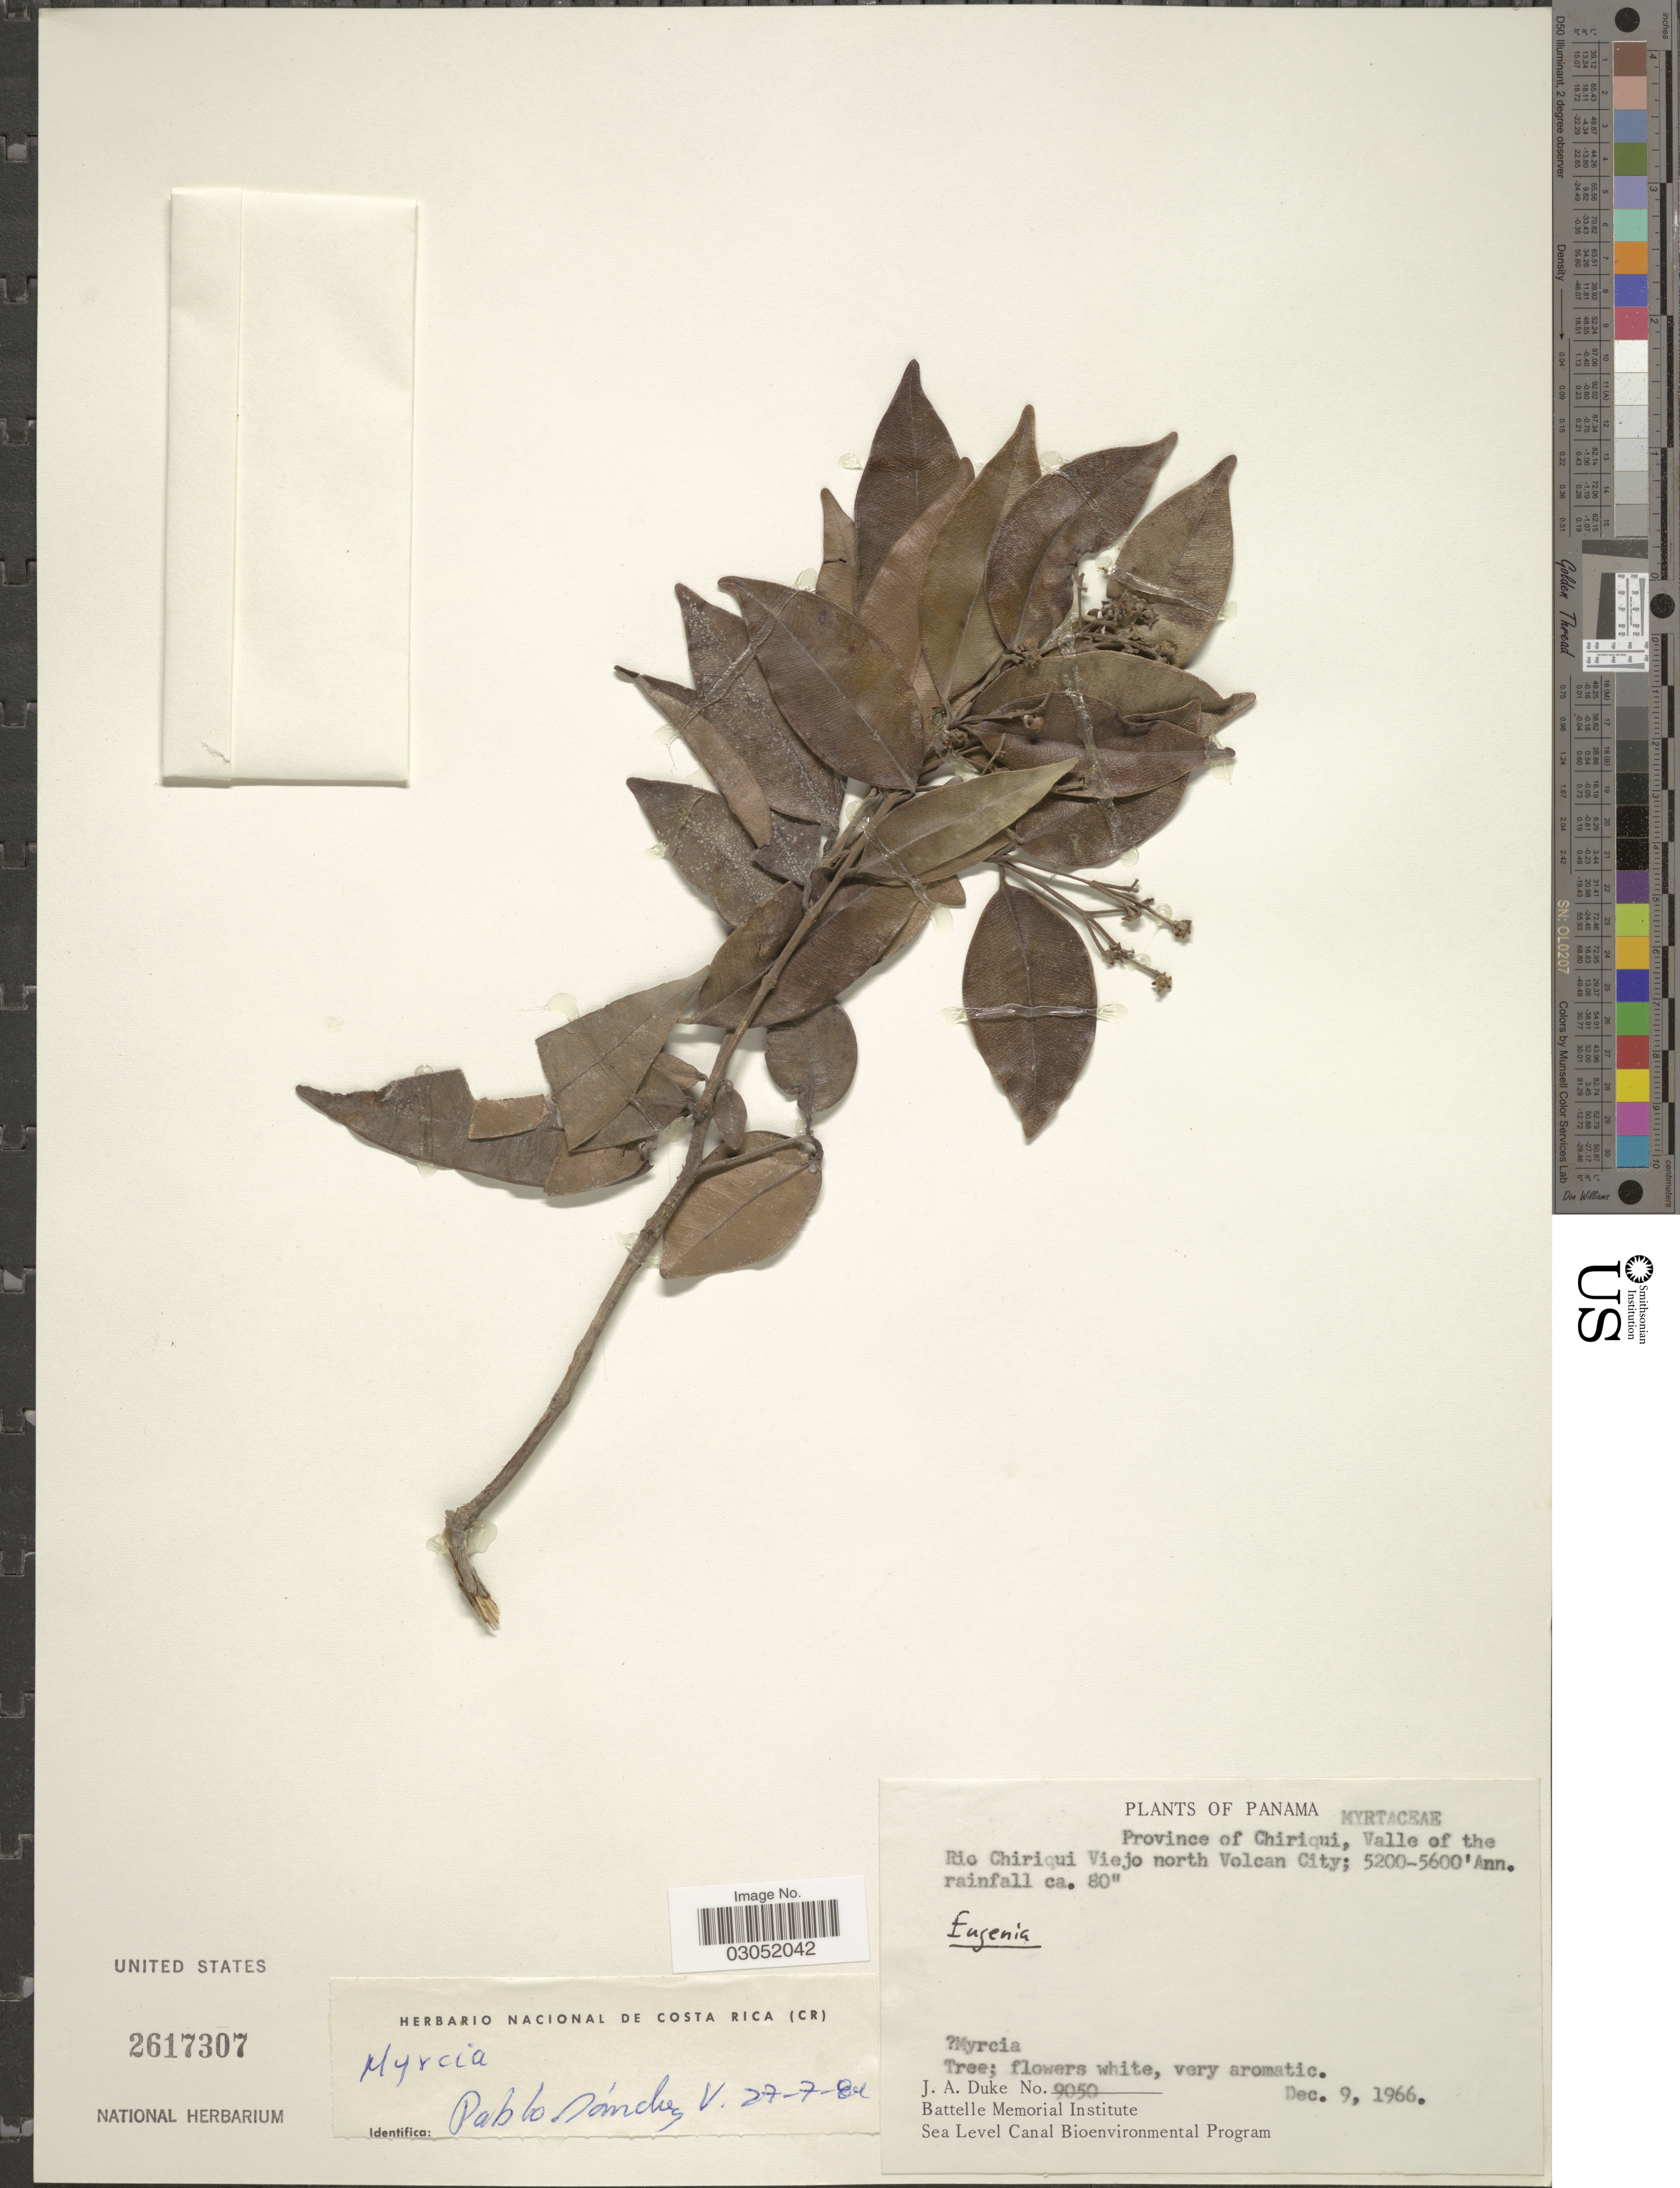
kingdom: Plantae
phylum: Tracheophyta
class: Magnoliopsida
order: Myrtales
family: Myrtaceae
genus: Myrcia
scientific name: Myrcia sp.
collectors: J. A. Duke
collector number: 9050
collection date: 1966-12-09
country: Panama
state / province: Chiriqui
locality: Valle of the Rio Chiriqui Viejo north Volcan City.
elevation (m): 1585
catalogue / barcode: US 2617307